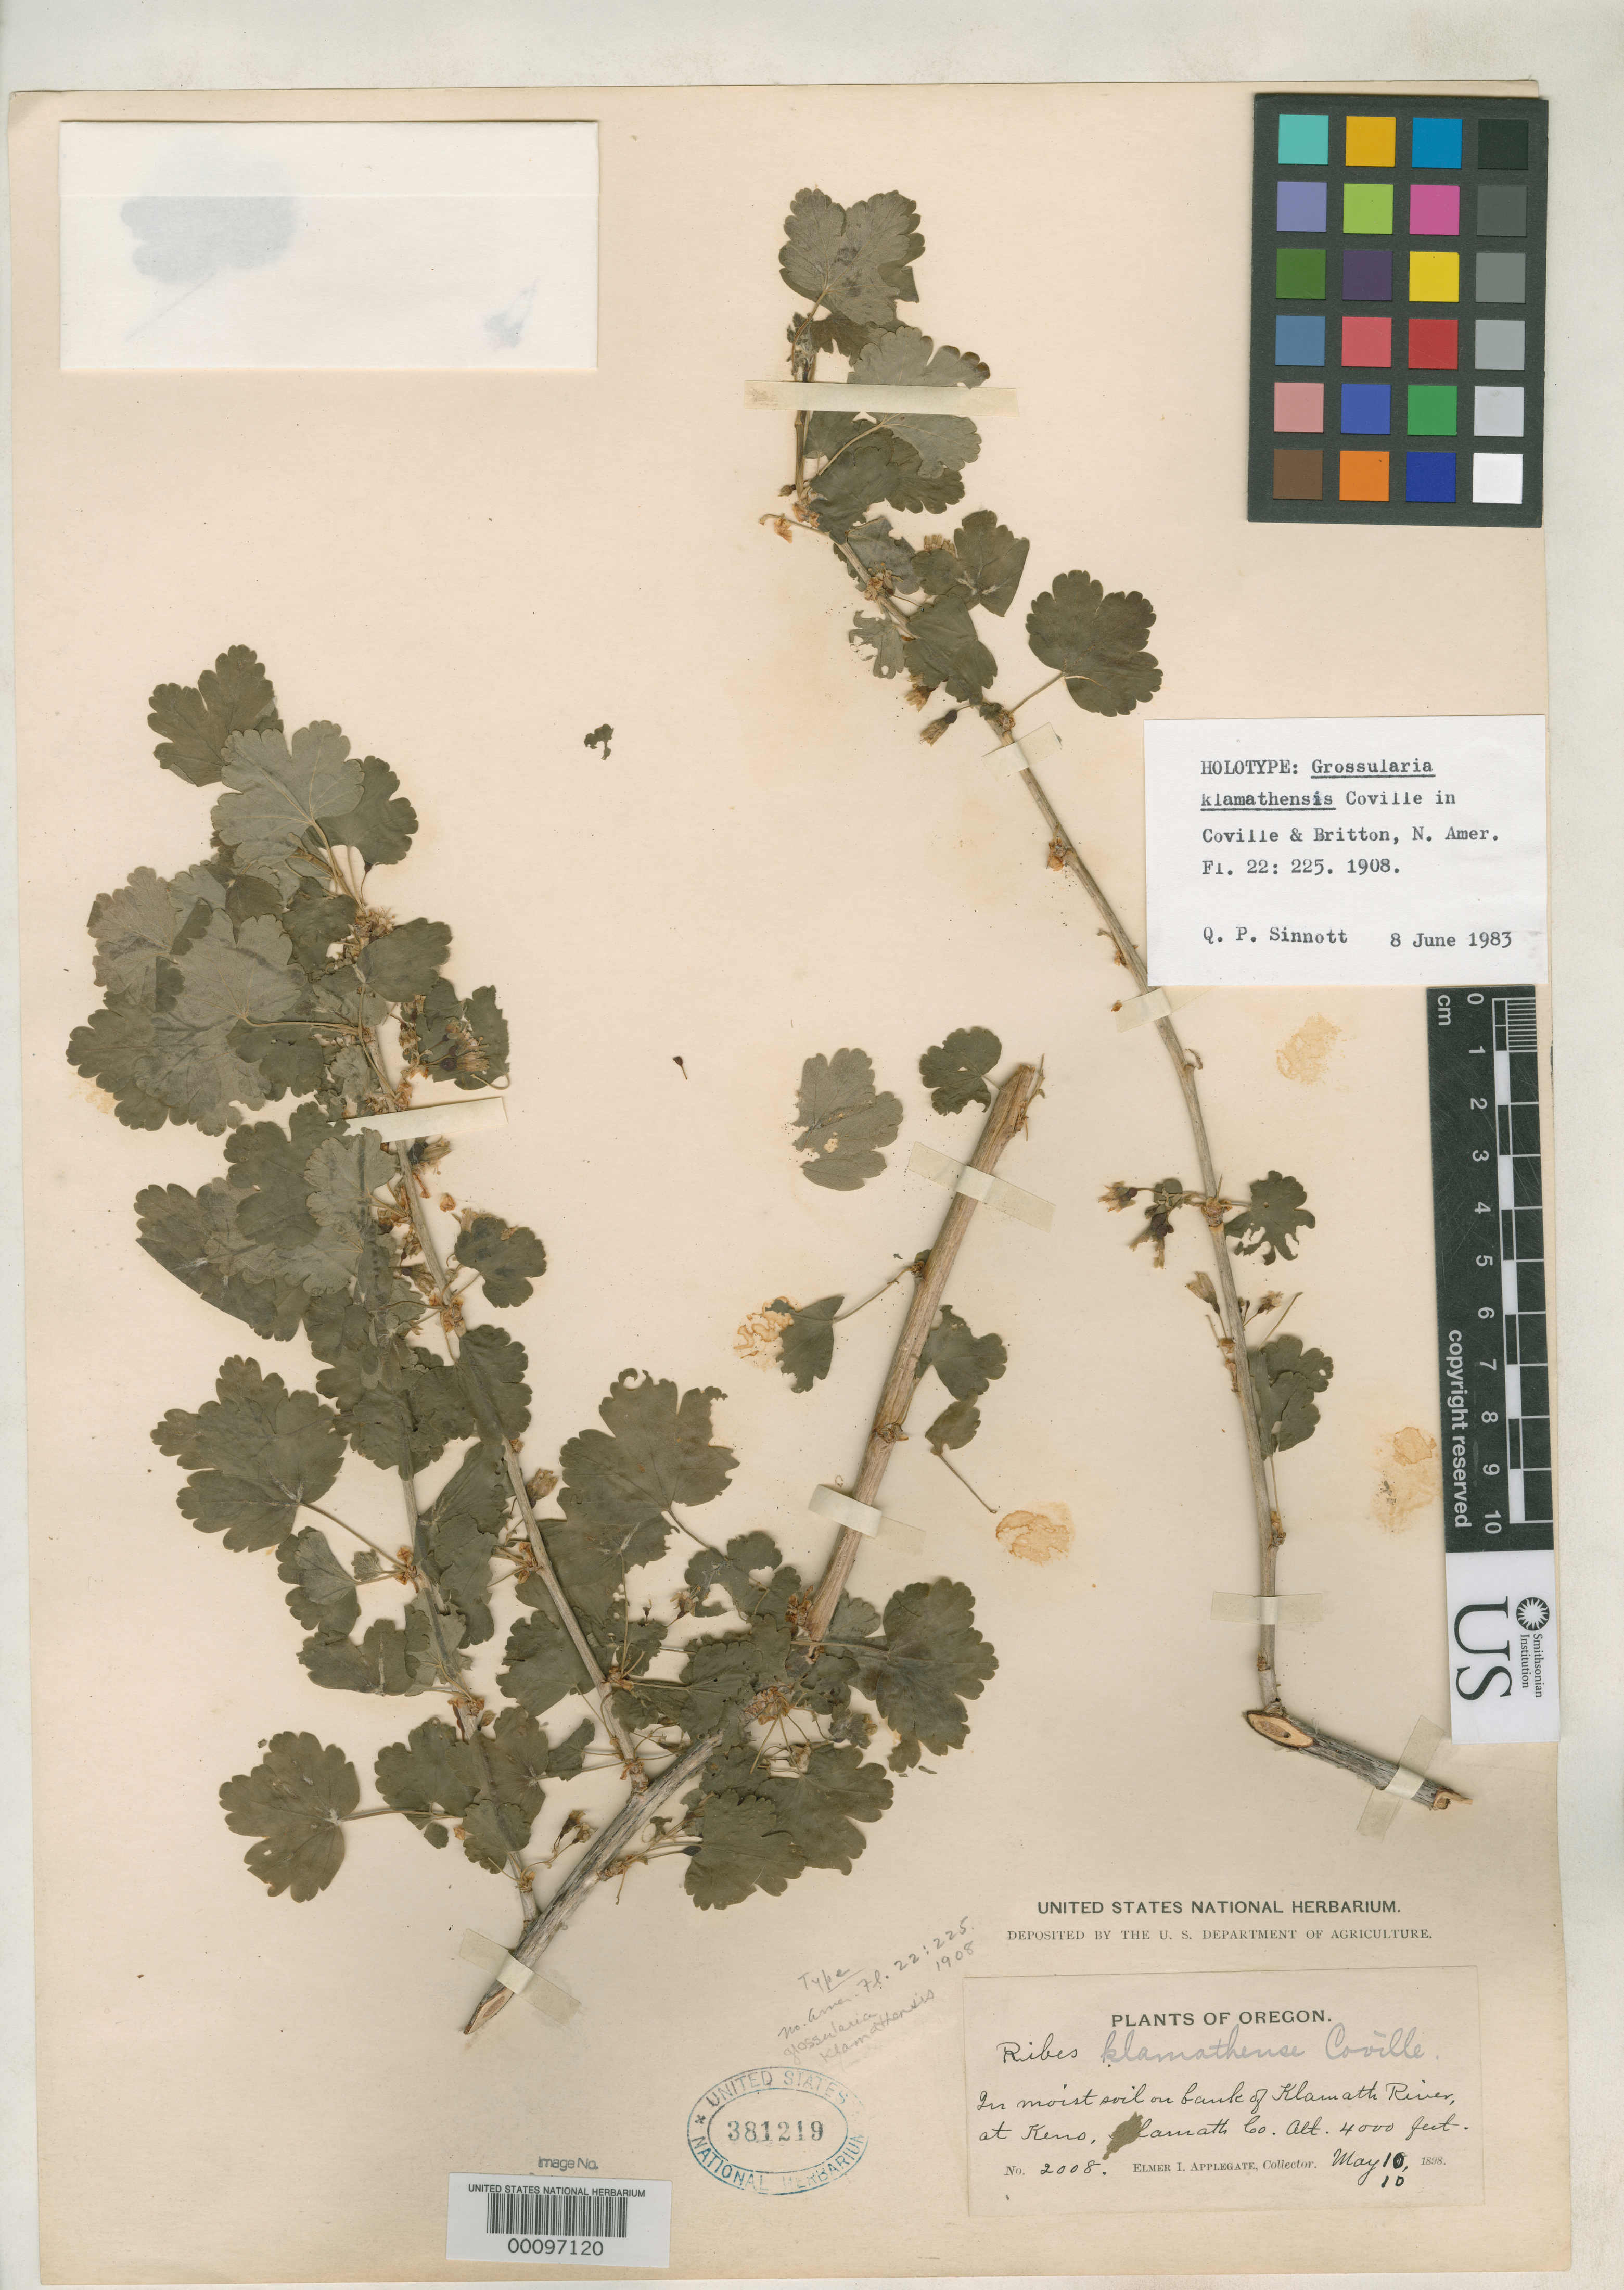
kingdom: Plantae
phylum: Tracheophyta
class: Magnoliopsida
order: Saxifragales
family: Grossulariaceae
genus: Grossularia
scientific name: Grossularia klamathensis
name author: Coville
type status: Holotype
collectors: E. I. Applegate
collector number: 2008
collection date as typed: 10 May 1898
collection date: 1898-05-10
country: United States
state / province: Oregon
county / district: Klamath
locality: Keno, Klamath River; alt. 4000 ft.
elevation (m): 1219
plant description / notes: Annotated as holotype by Q.P. Sinnott (1983) but another sheet at US (381220) may be isotype or syntype.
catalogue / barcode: US 381219